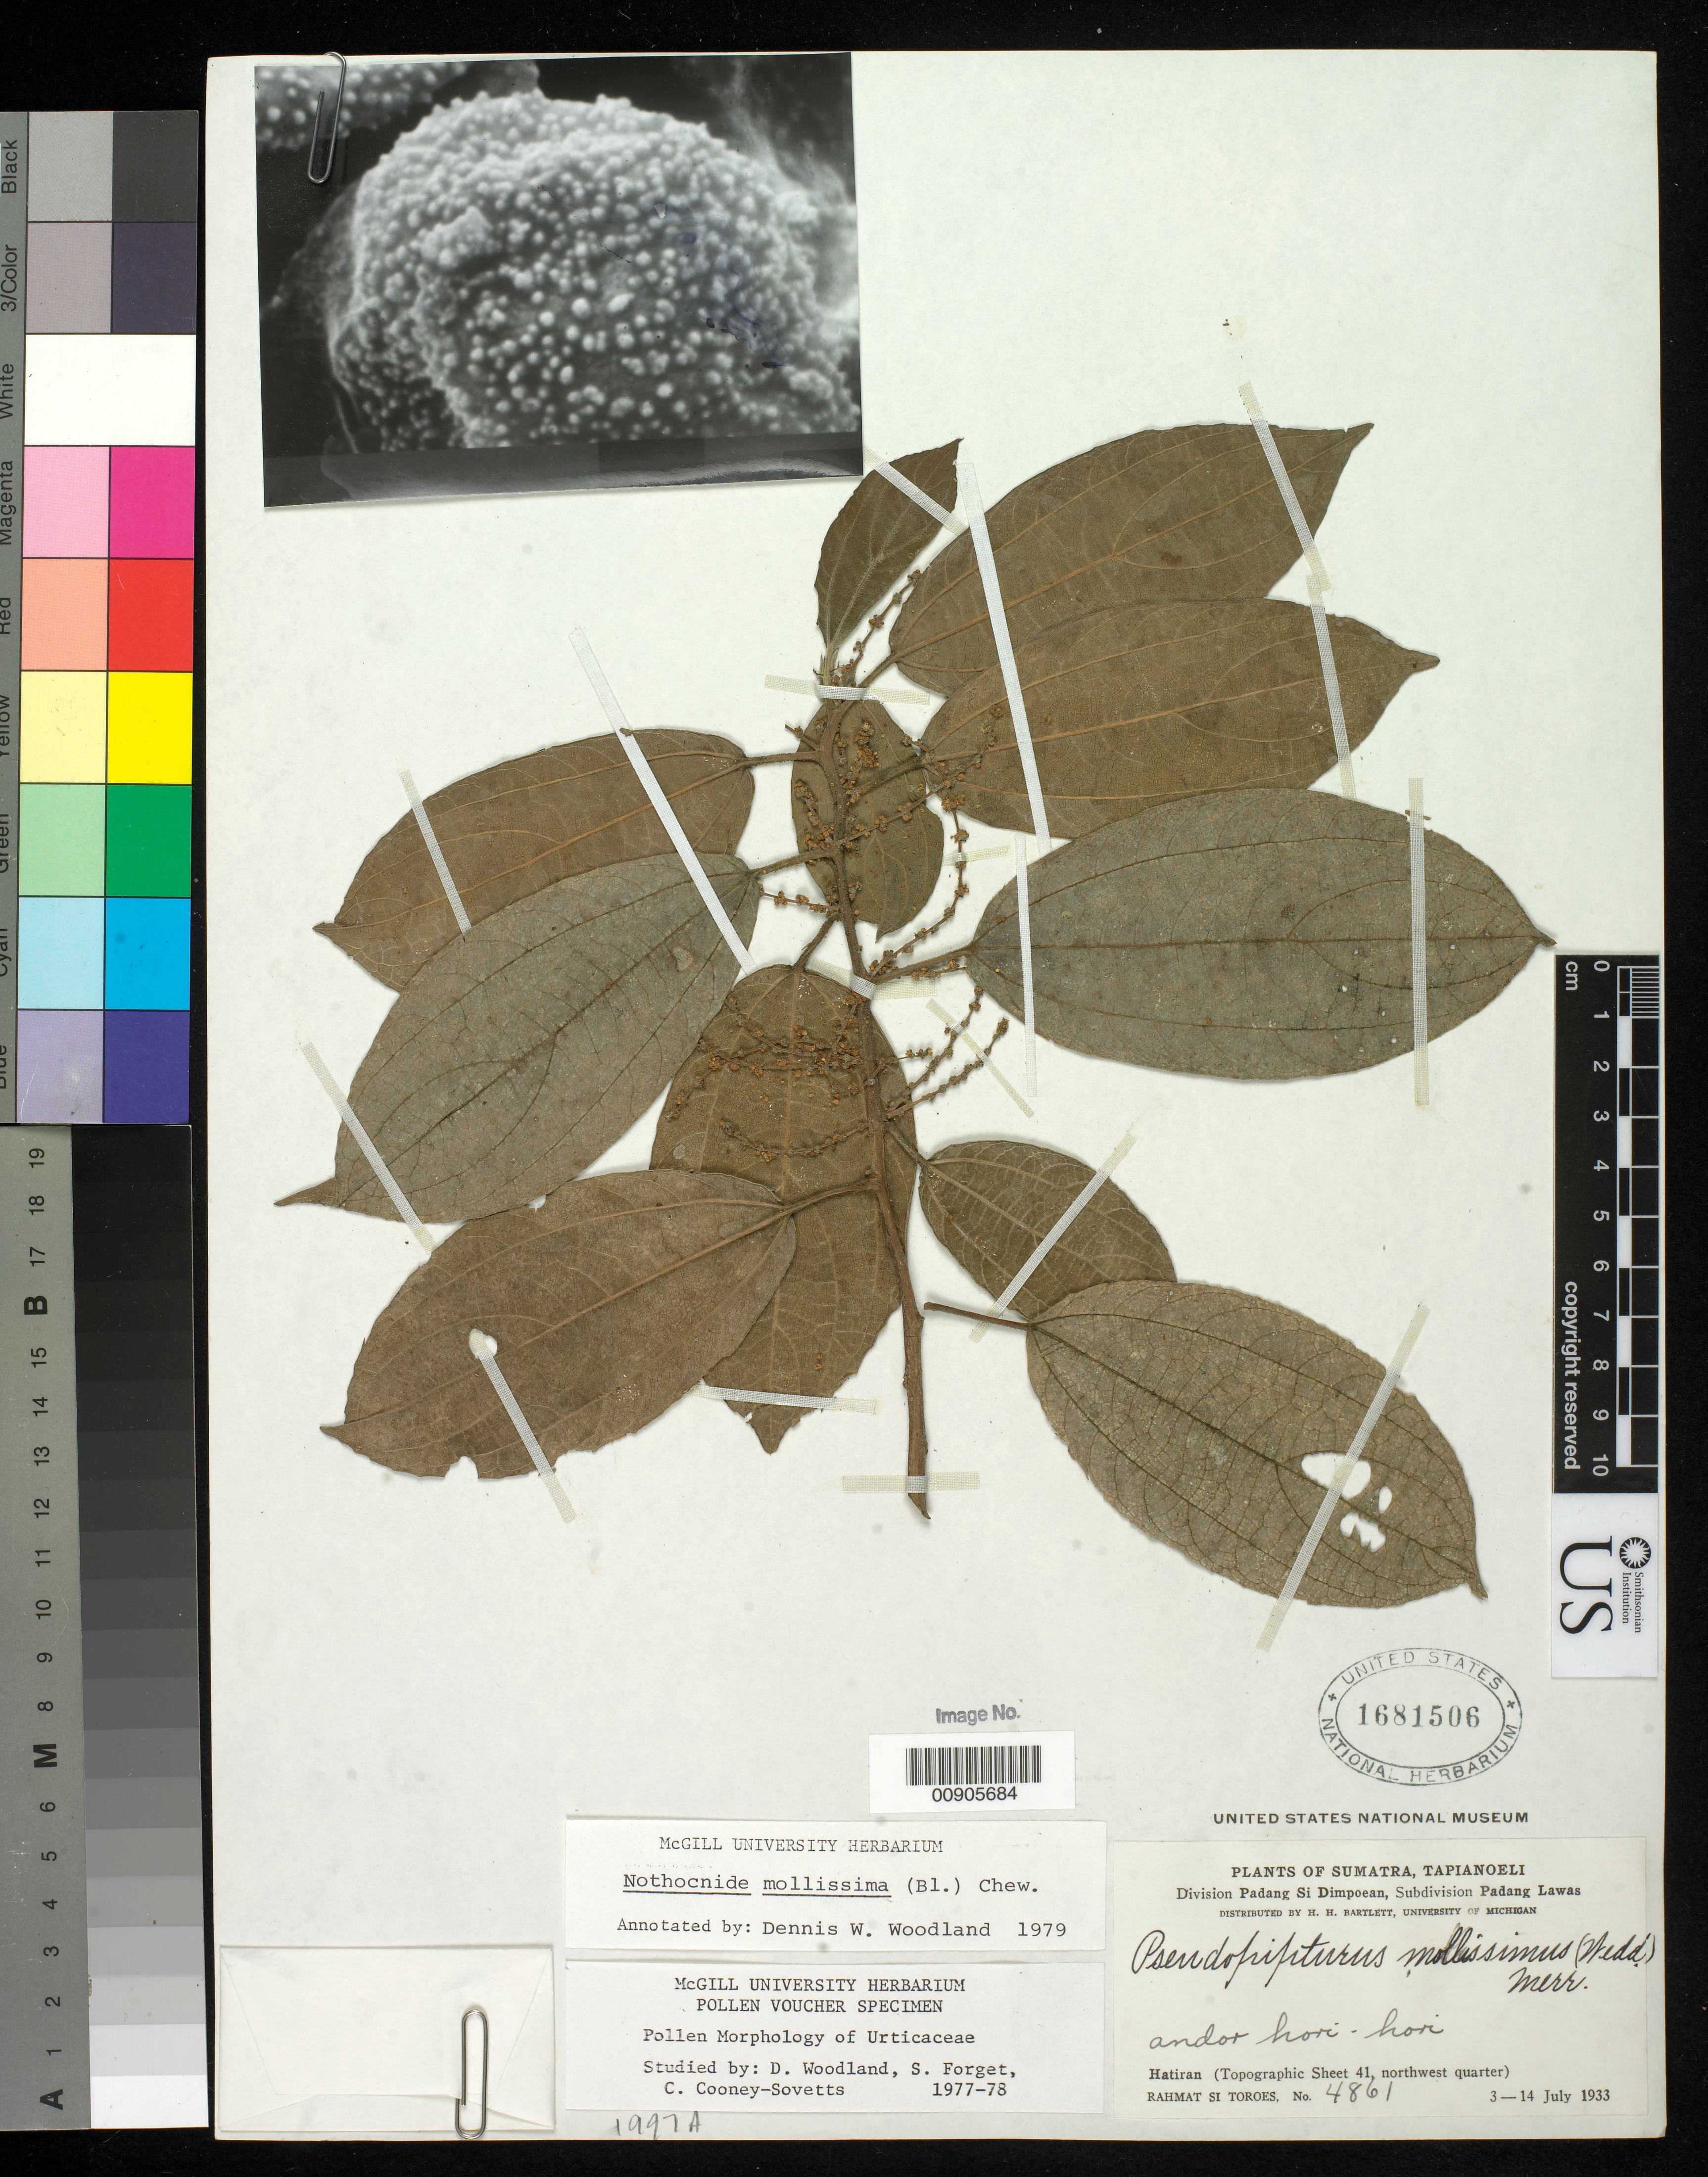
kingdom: Plantae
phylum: Tracheophyta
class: Magnoliopsida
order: Rosales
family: Urticaceae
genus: Nothocnide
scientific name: Nothocnide mollissima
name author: (Blume) Chew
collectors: Rahmat Si Boeea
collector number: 4861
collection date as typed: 03 Jul 1933 to 14 Jul 1933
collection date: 1933-07-03/1933-07-14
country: Indonesia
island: Sumatra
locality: Tapianoeli, Division Padang Si Dimpoean, Subdivision Padang Lawas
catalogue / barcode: US 1681506